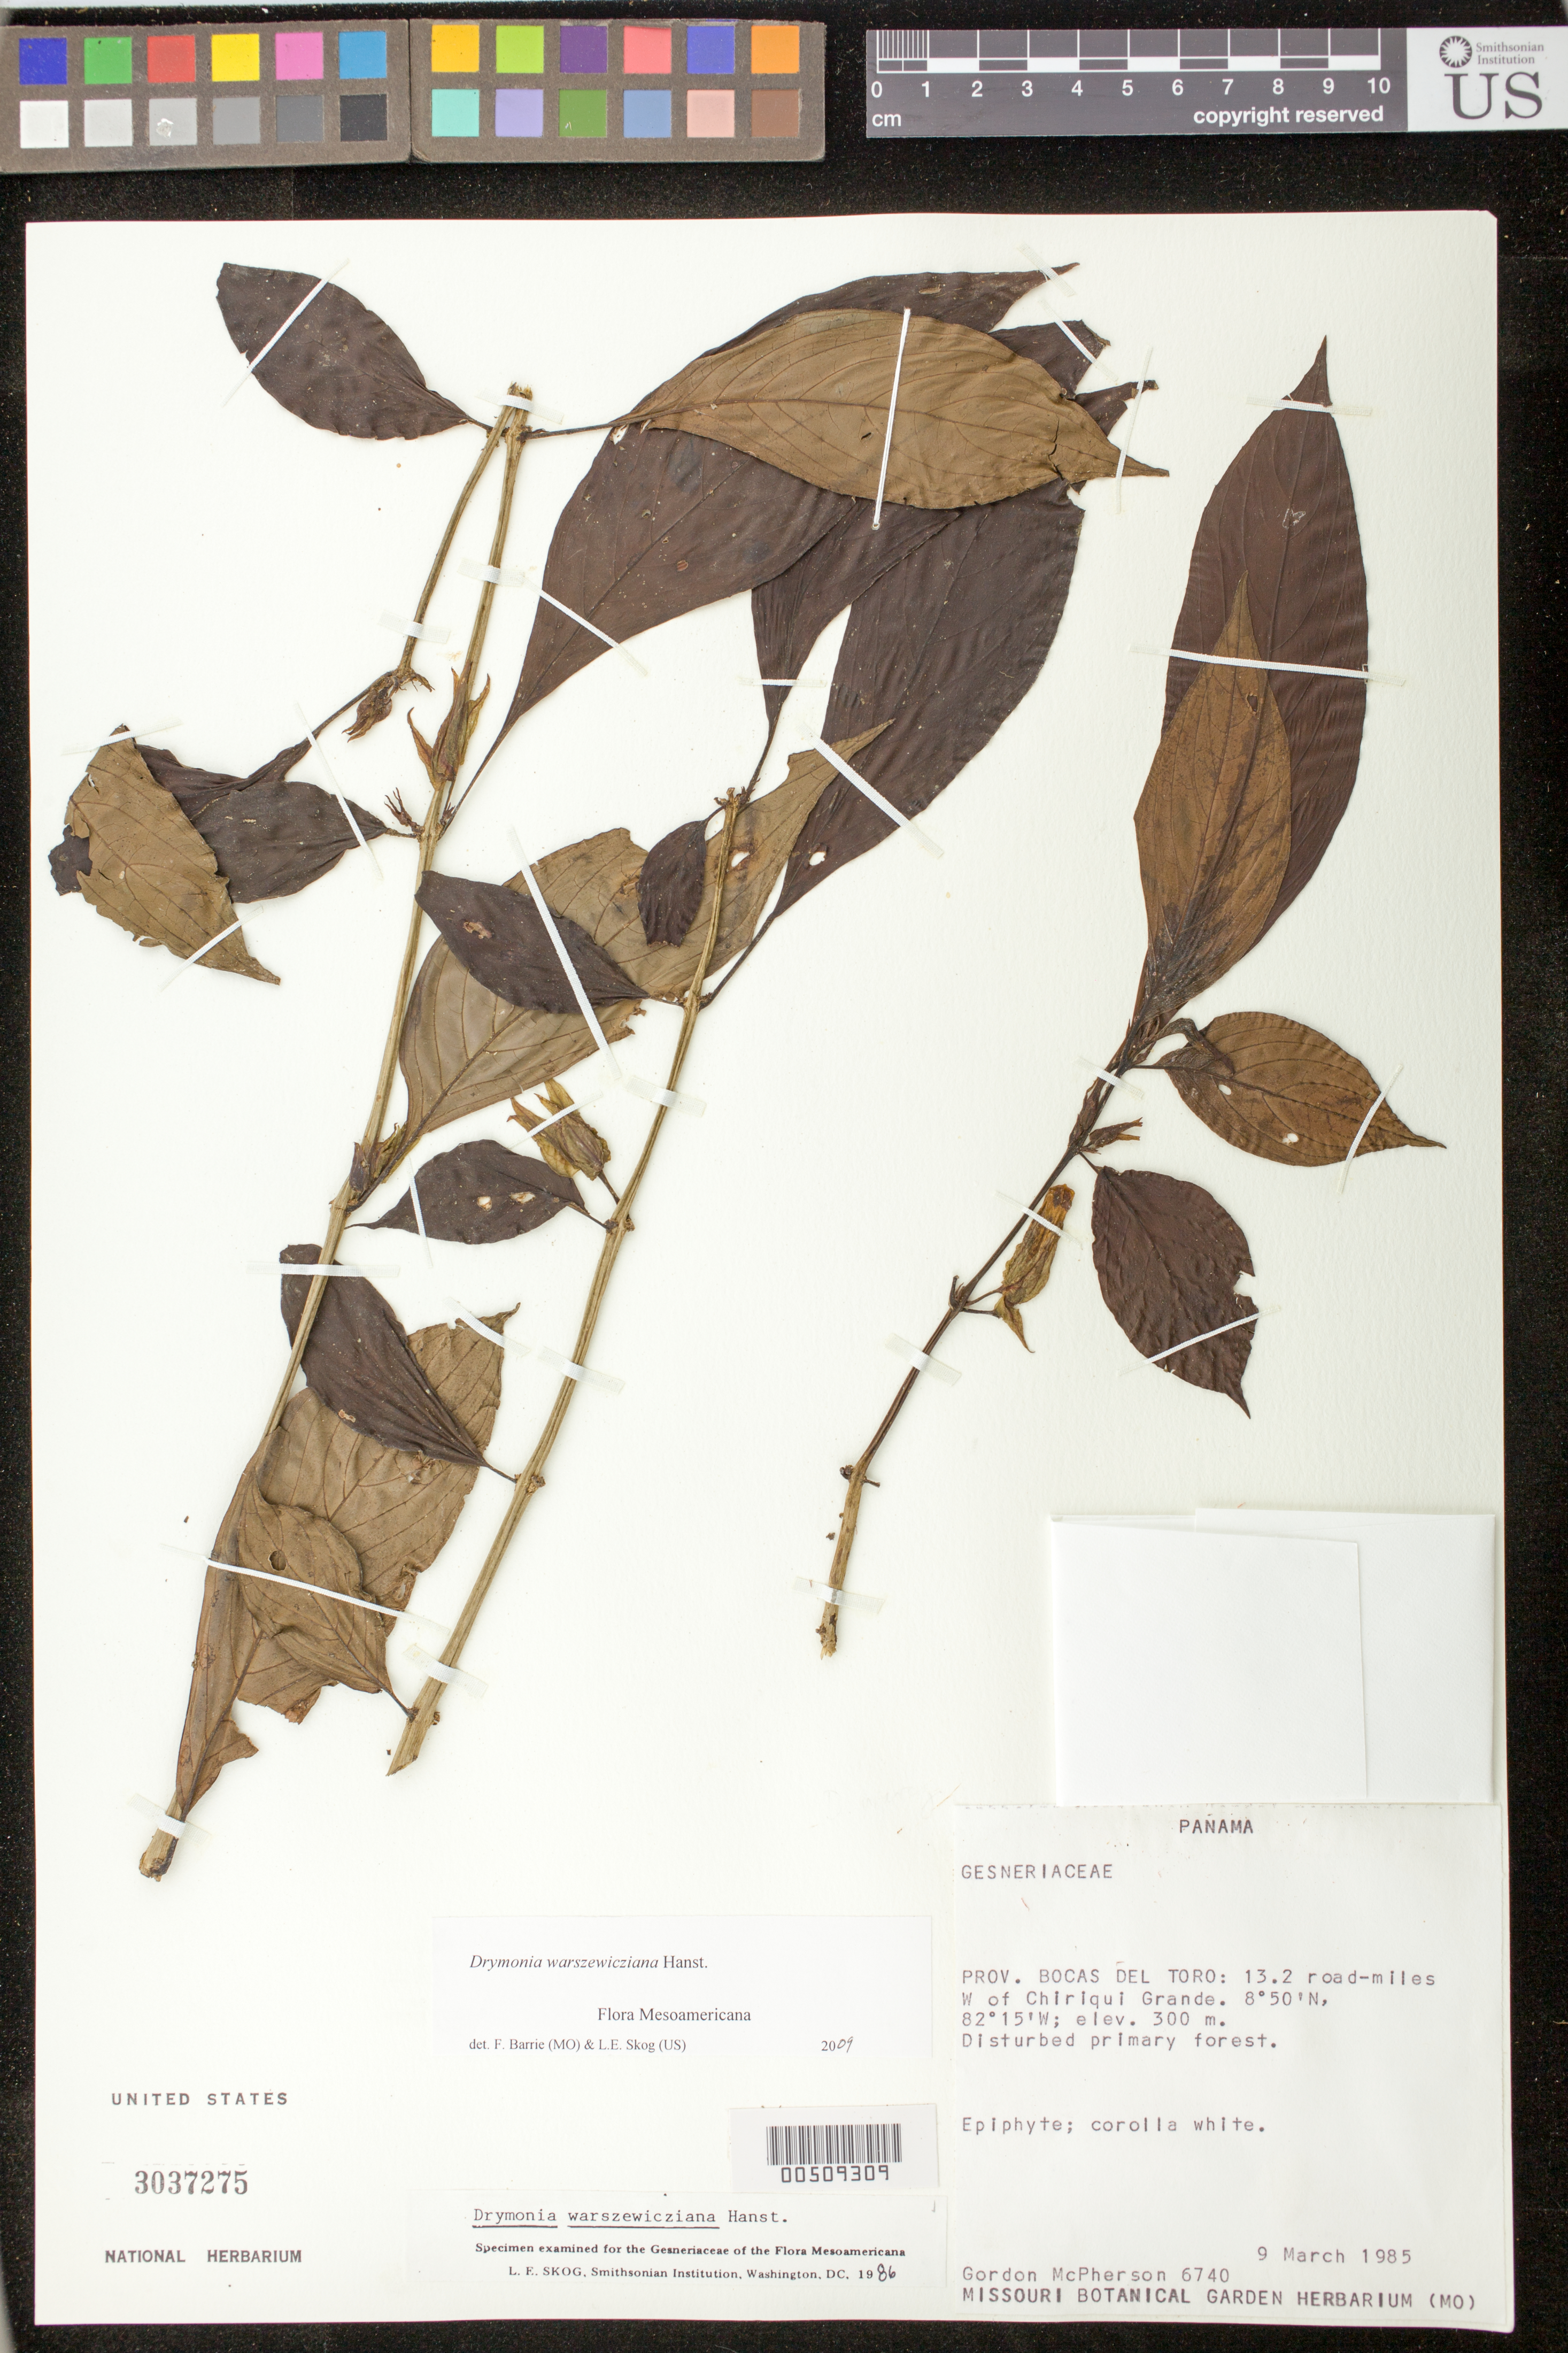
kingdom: Plantae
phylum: Tracheophyta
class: Magnoliopsida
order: Lamiales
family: Gesneriaceae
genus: Drymonia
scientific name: Drymonia warszewicziana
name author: Hanst.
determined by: Skog, Laurence E.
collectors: G. D. McPherson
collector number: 6740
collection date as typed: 09 Mar 1985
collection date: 1985-03-09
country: Panama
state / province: Bocas del Toro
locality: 13.2 road-miles W of Chiriqui Grande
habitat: Disturbed primary forest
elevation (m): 300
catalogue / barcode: US 3037275